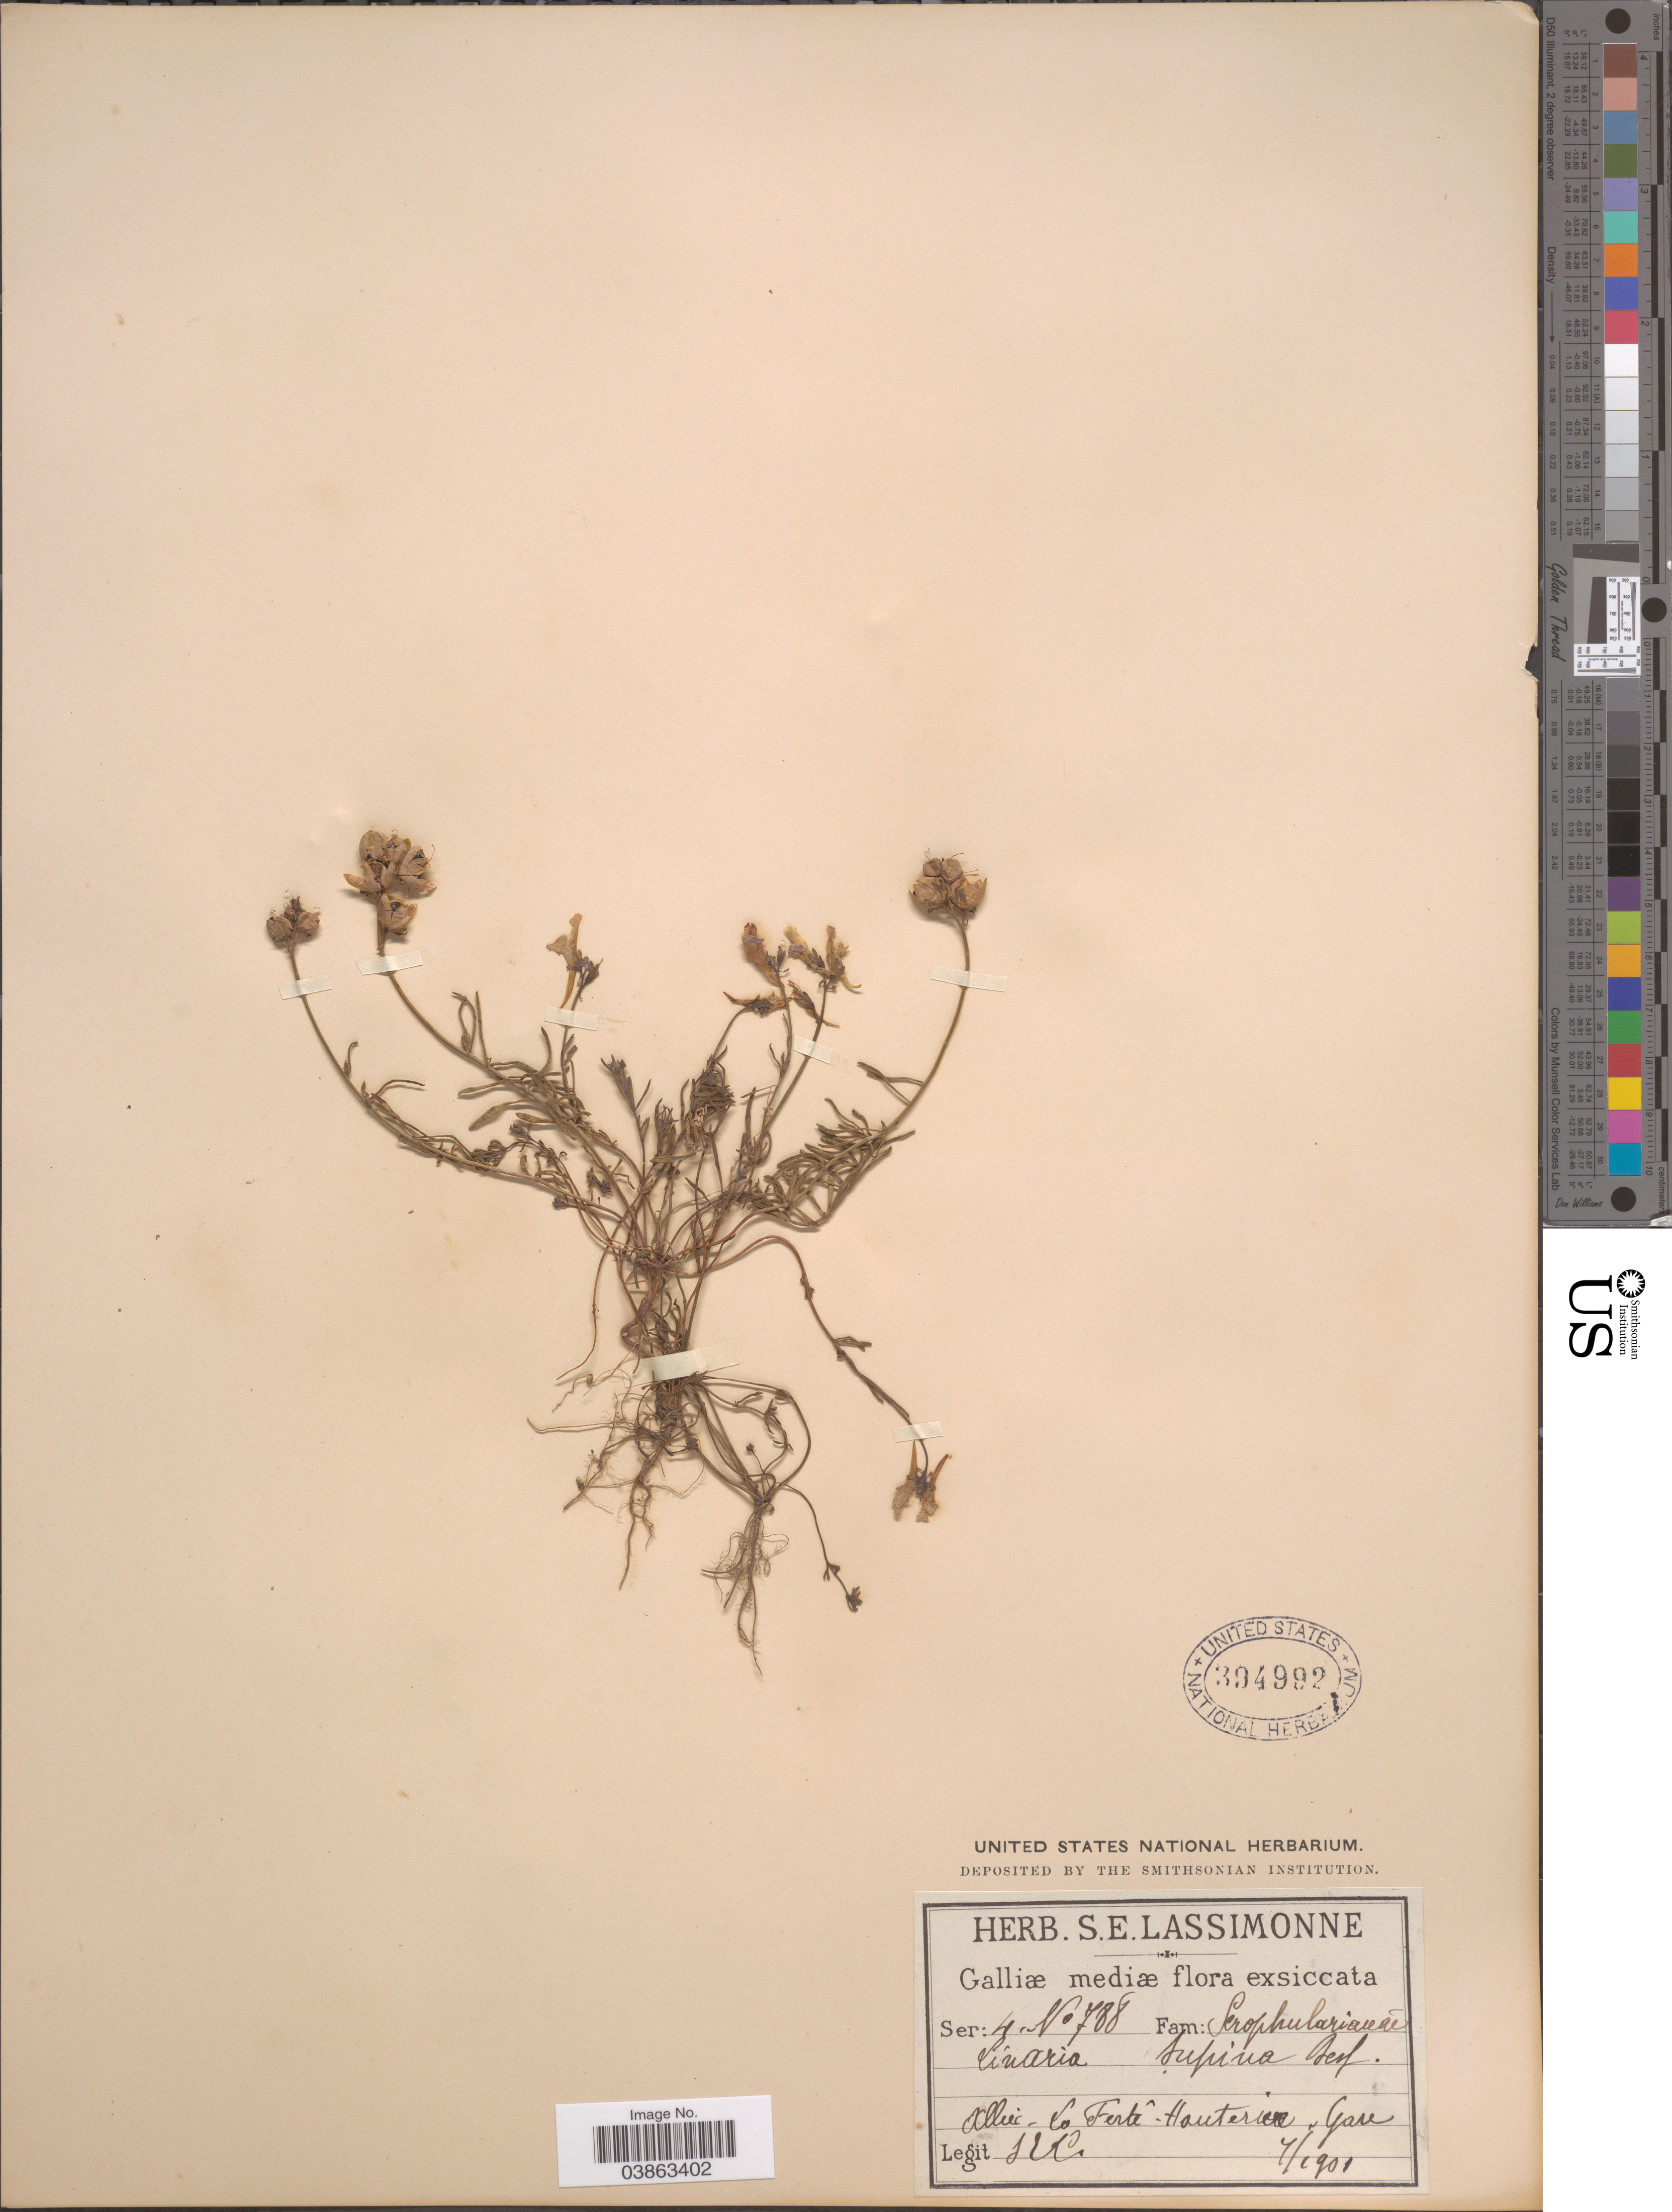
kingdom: Plantae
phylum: Tracheophyta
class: Magnoliopsida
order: Lamiales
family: Plantaginaceae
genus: Linaria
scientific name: Linaria supina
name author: (L.) Chaz.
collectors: S. Lassimonne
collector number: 788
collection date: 1901-07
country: France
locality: Galliae mediae. Allier - La Fertê- Hauterive Gare.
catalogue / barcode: US 394992